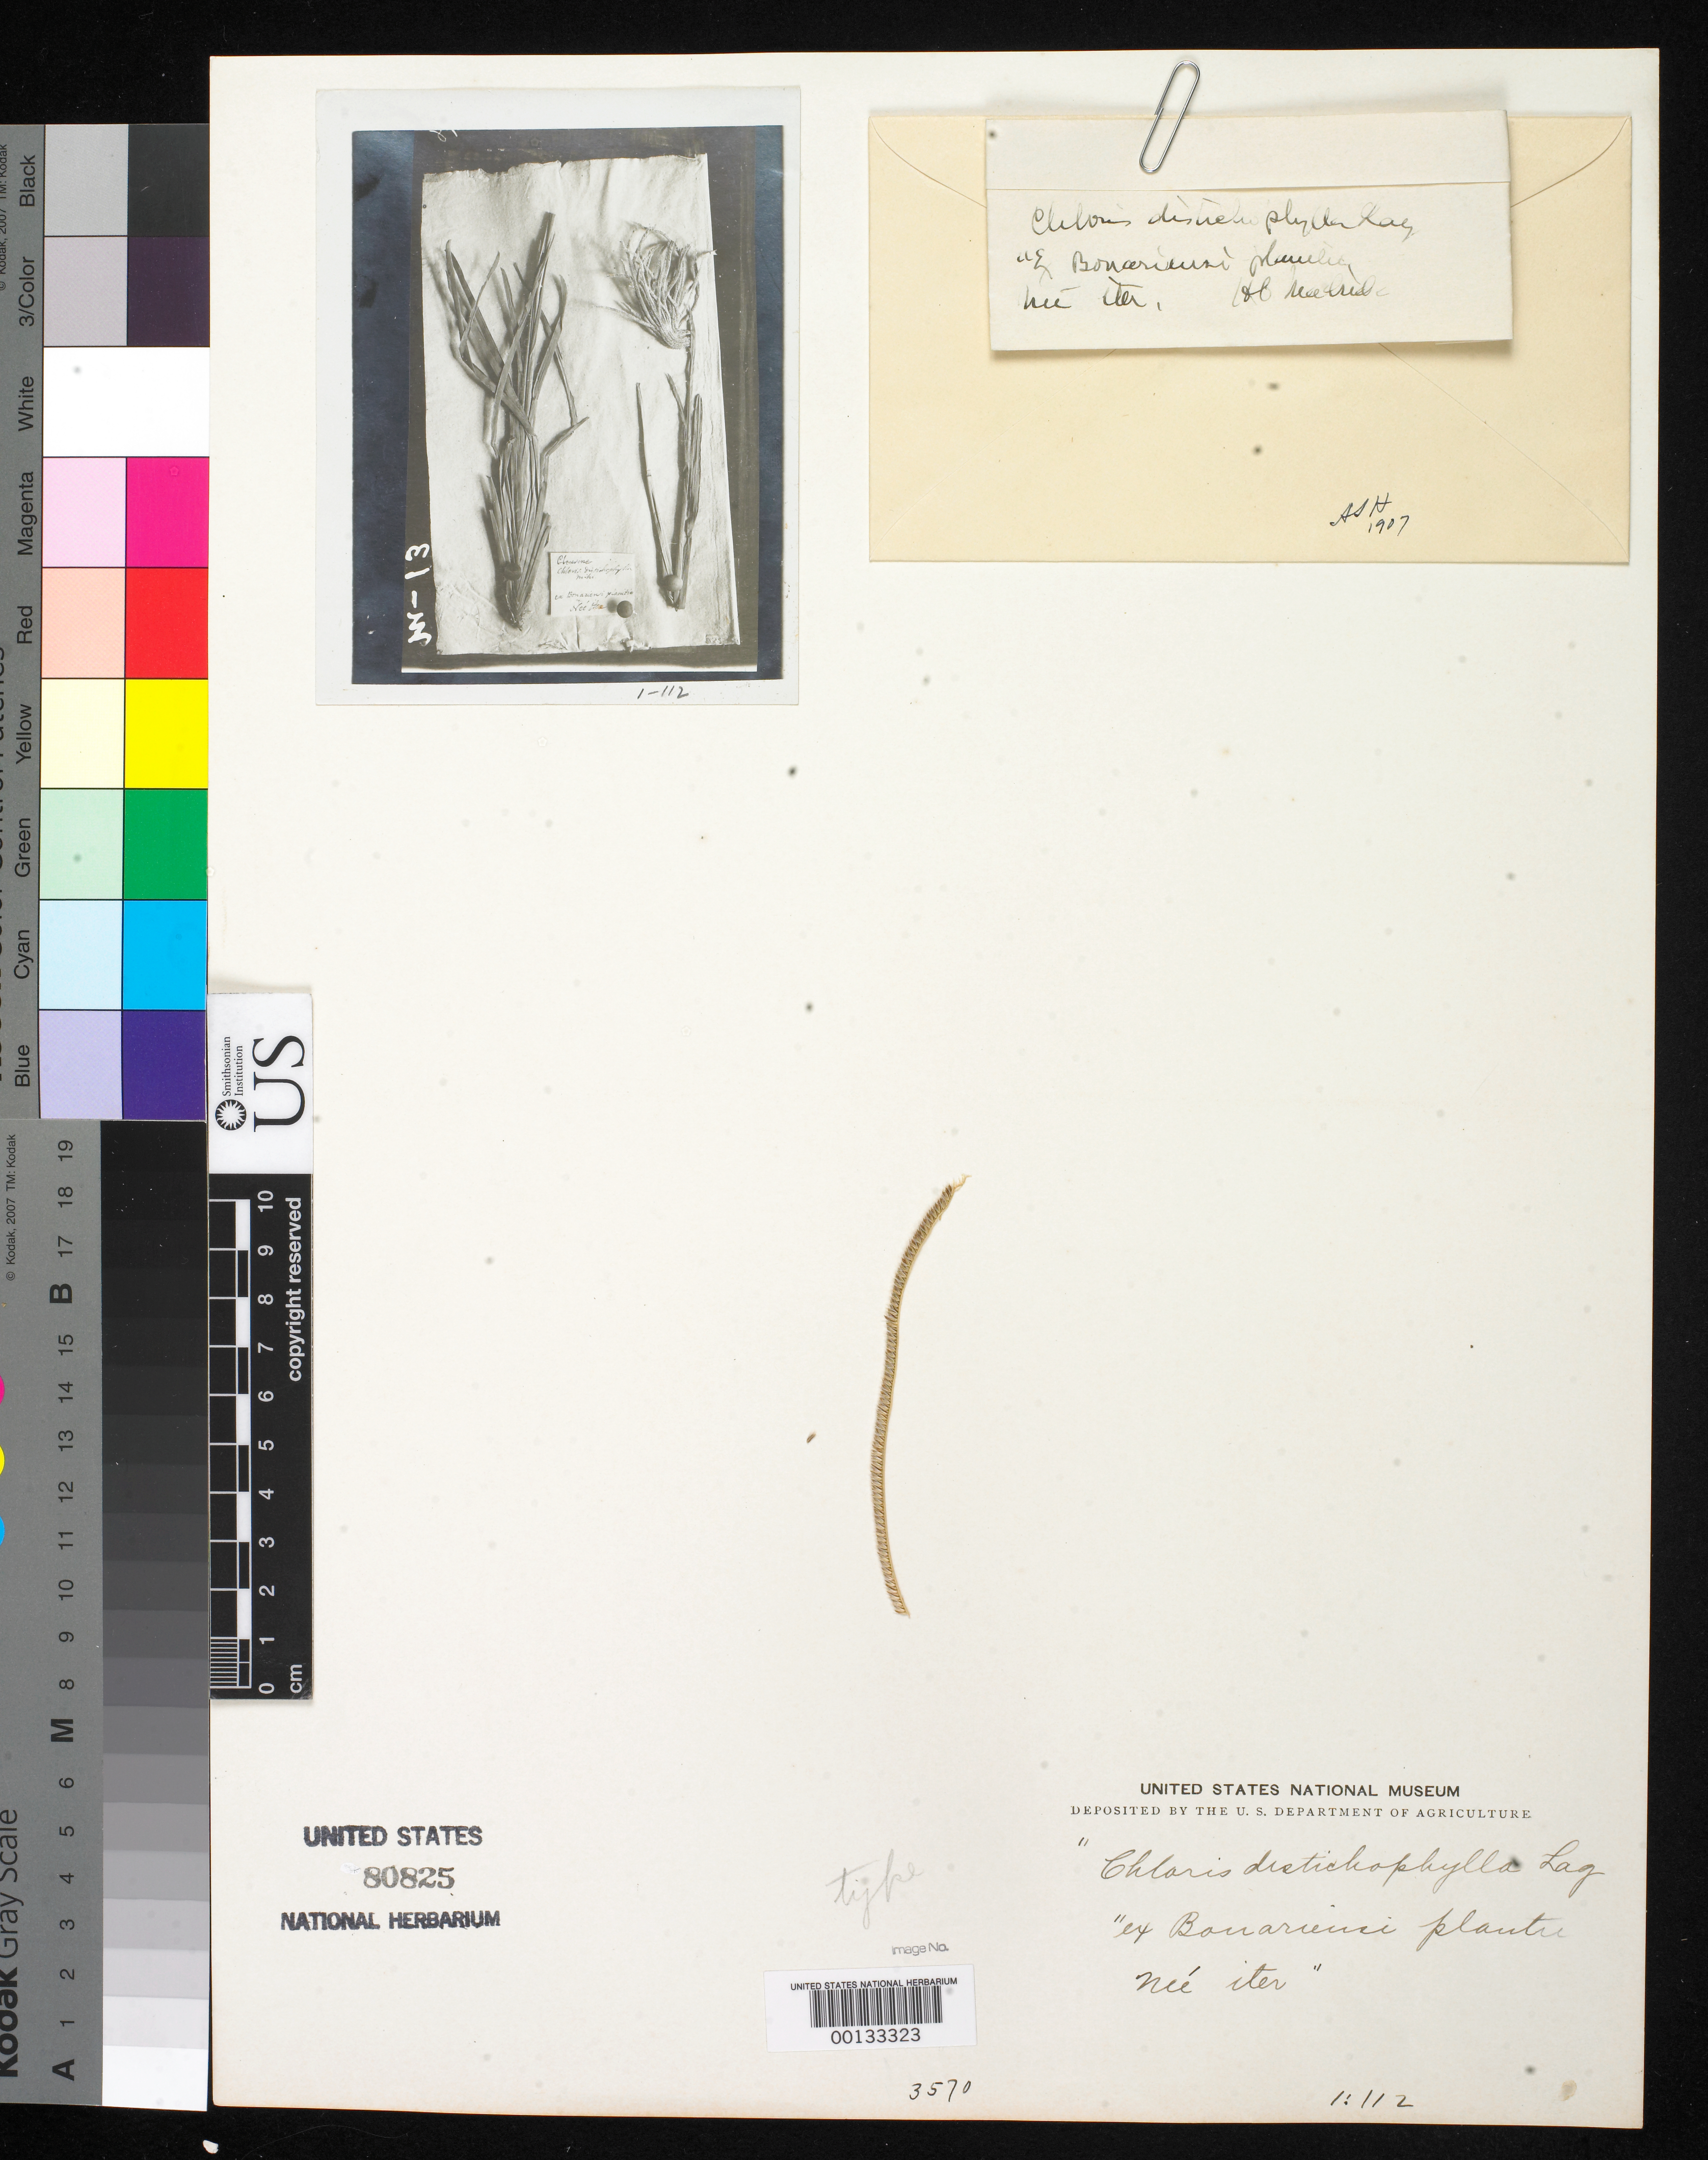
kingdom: Plantae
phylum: Tracheophyta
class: Liliopsida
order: Poales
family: Poaceae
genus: Chloris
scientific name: Chloris distichophylla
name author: Lag.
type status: Type Fragment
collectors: L. Née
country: Argentina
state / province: Buenos Aires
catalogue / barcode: US 80825